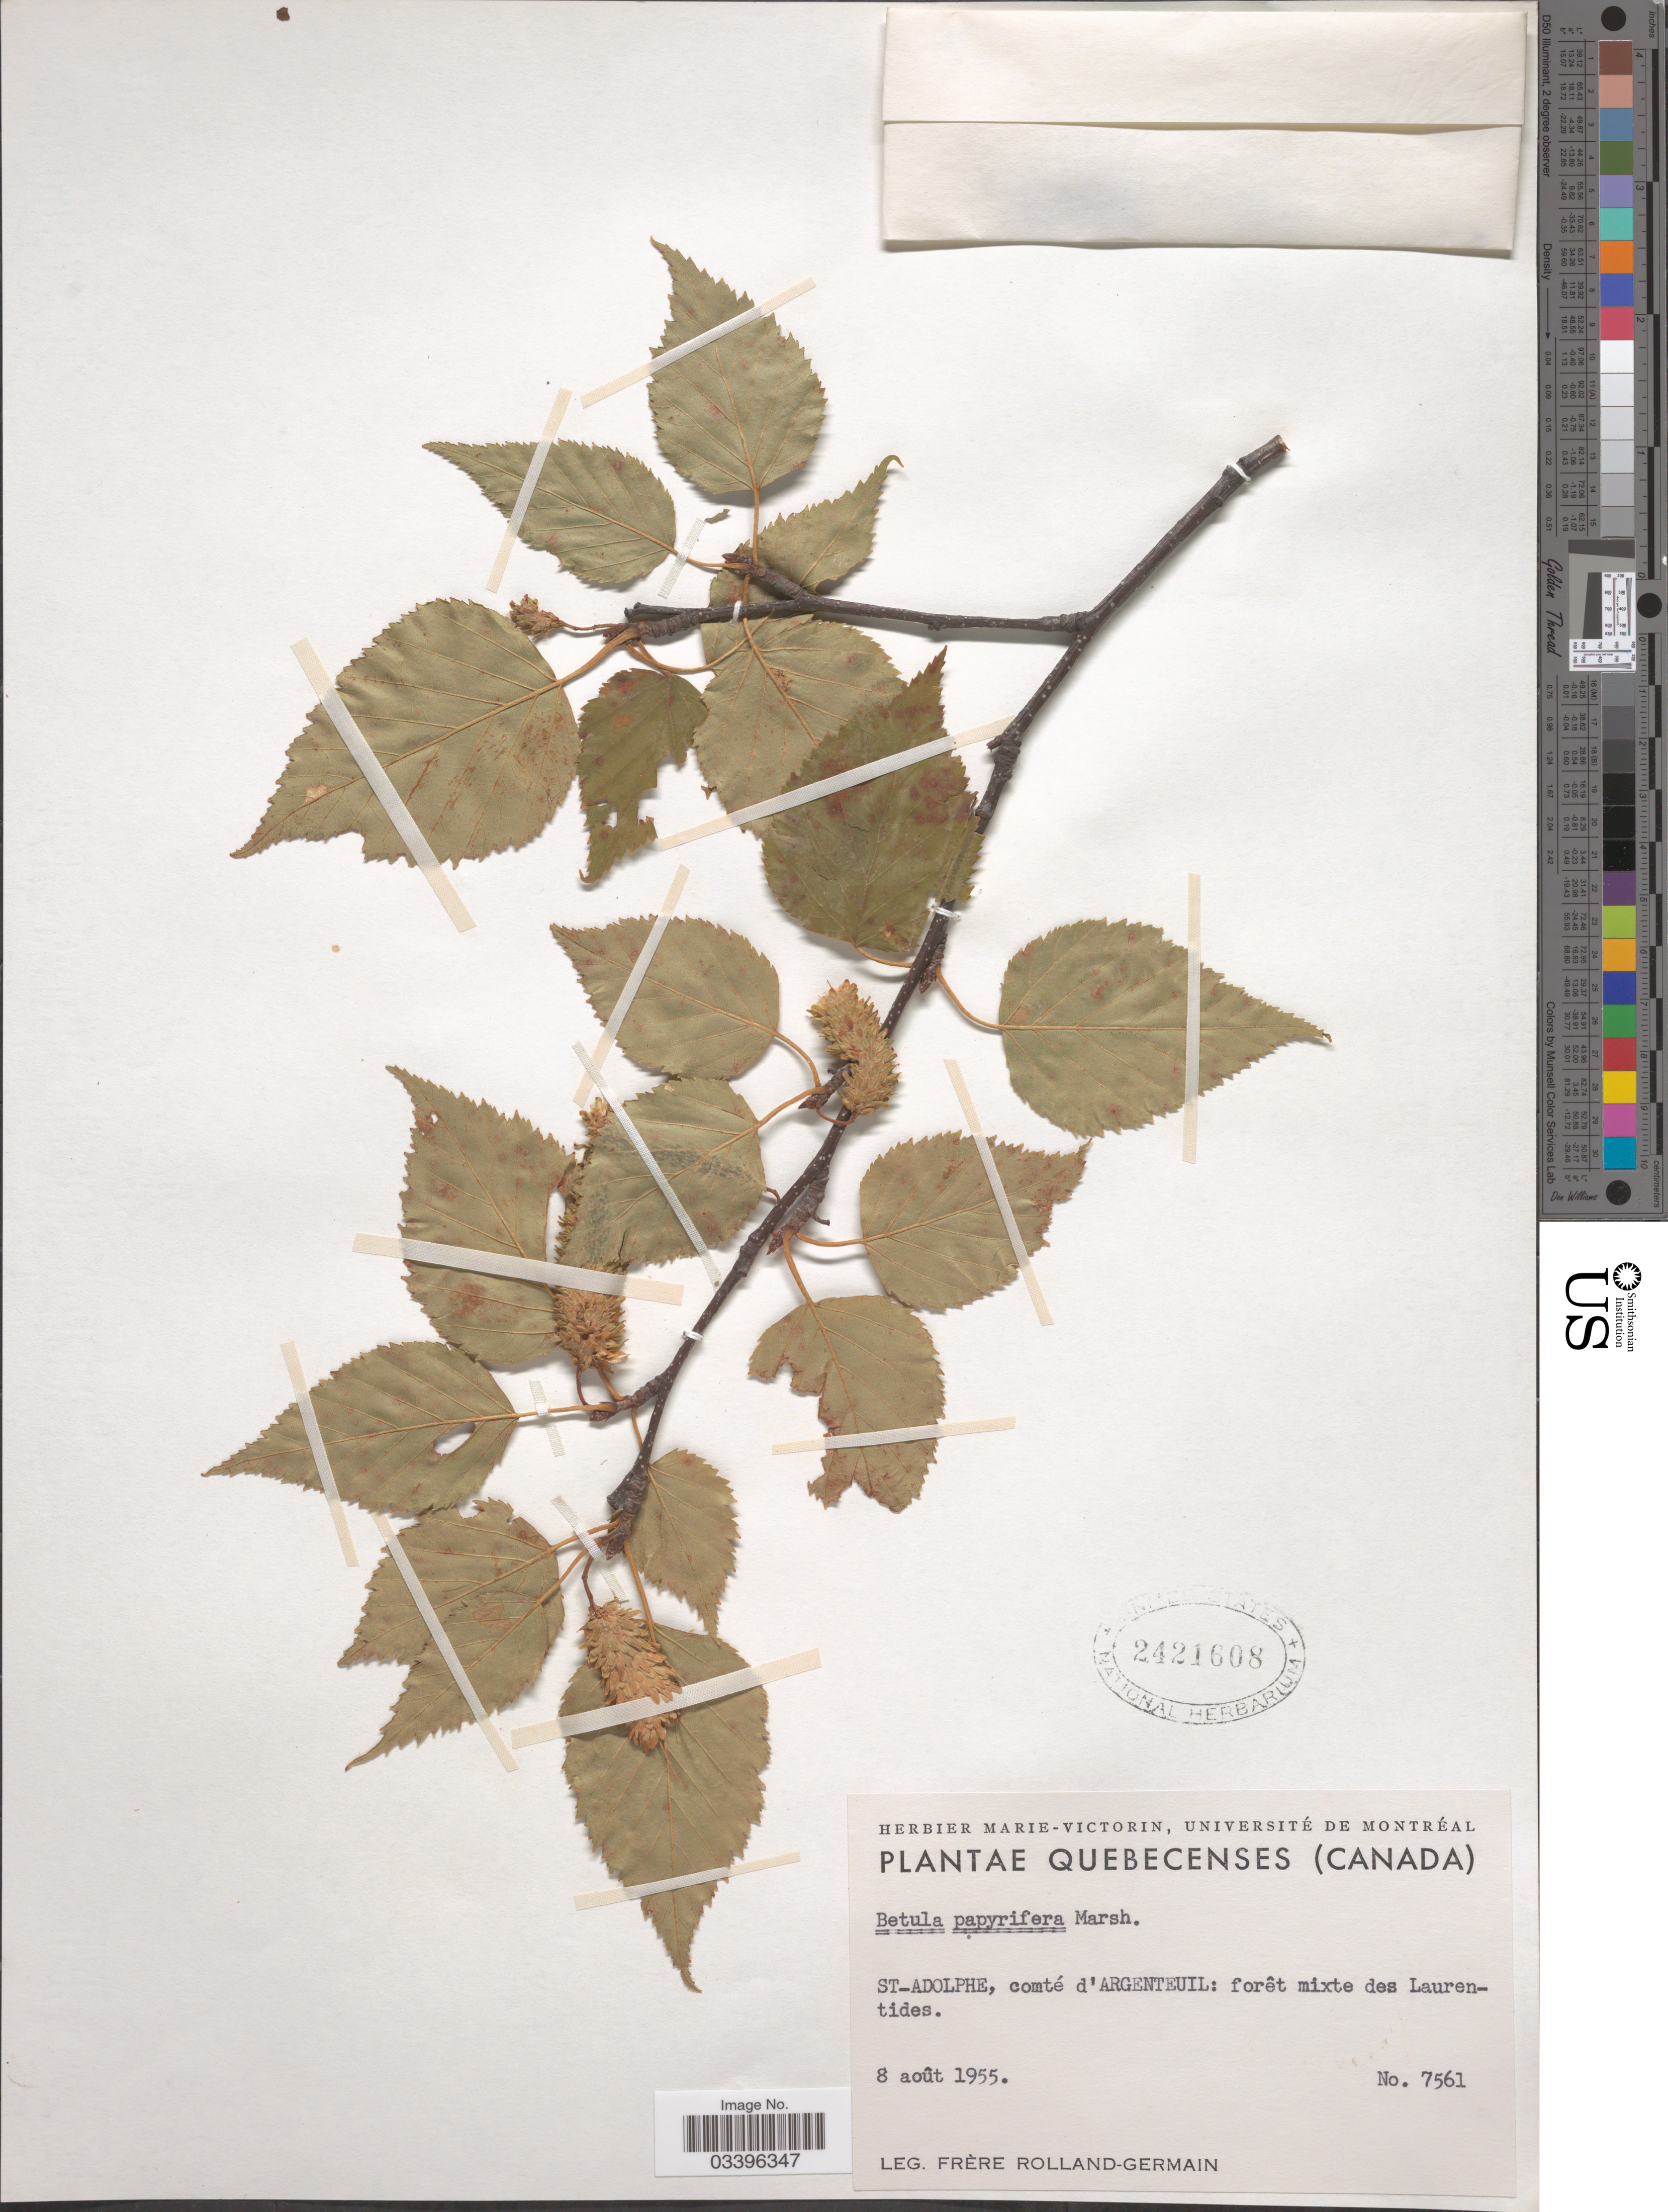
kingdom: Plantae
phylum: Tracheophyta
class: Magnoliopsida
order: Fagales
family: Betulaceae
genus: Betula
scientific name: Betula papyrifera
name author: Marshall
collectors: Rolland-Germain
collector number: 7561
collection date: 1955-08-08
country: Canada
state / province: Quebec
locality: St-Adolphe, comté d'Argenteuil: forêt mixte des Laurentides.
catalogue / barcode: US 2421608